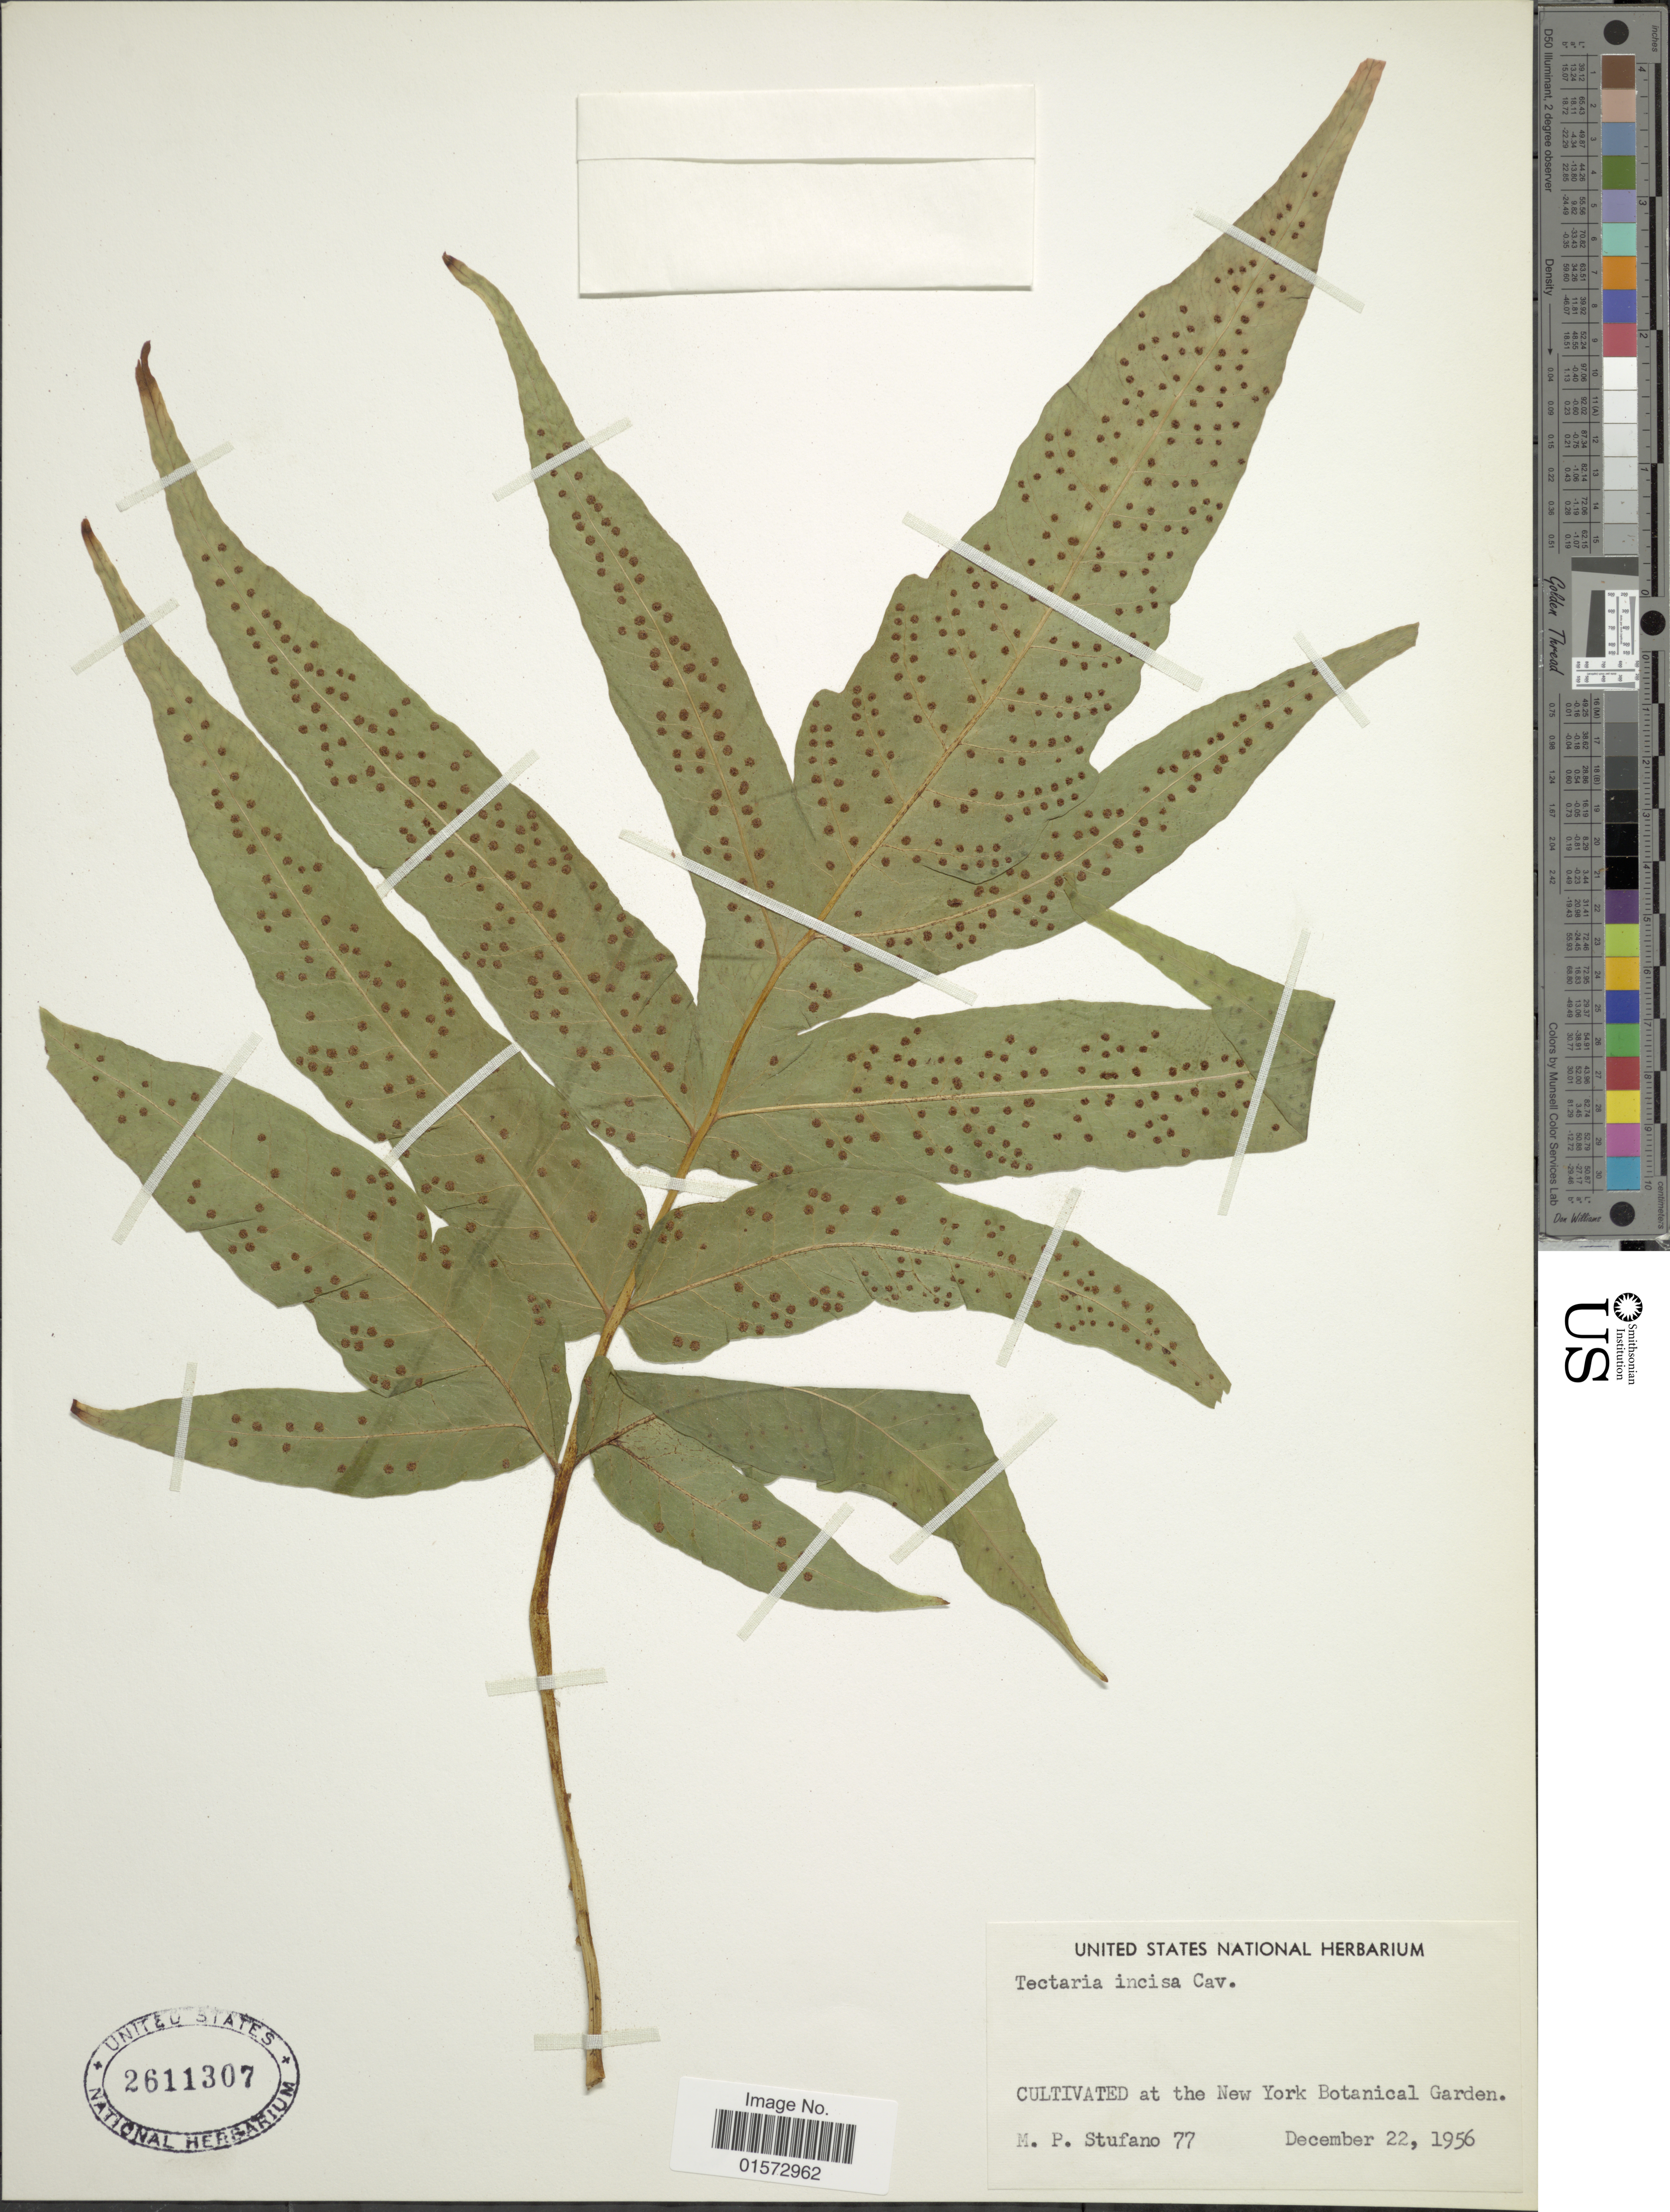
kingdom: Plantae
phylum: Tracheophyta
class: Polypodiopsida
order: Polypodiales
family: Tectariaceae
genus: Tectaria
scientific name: Tectaria incisa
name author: Cav.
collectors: M. Stufano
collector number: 77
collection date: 1956-12-22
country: United States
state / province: New York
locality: At the New York Botanical Garden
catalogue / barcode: US 2611307